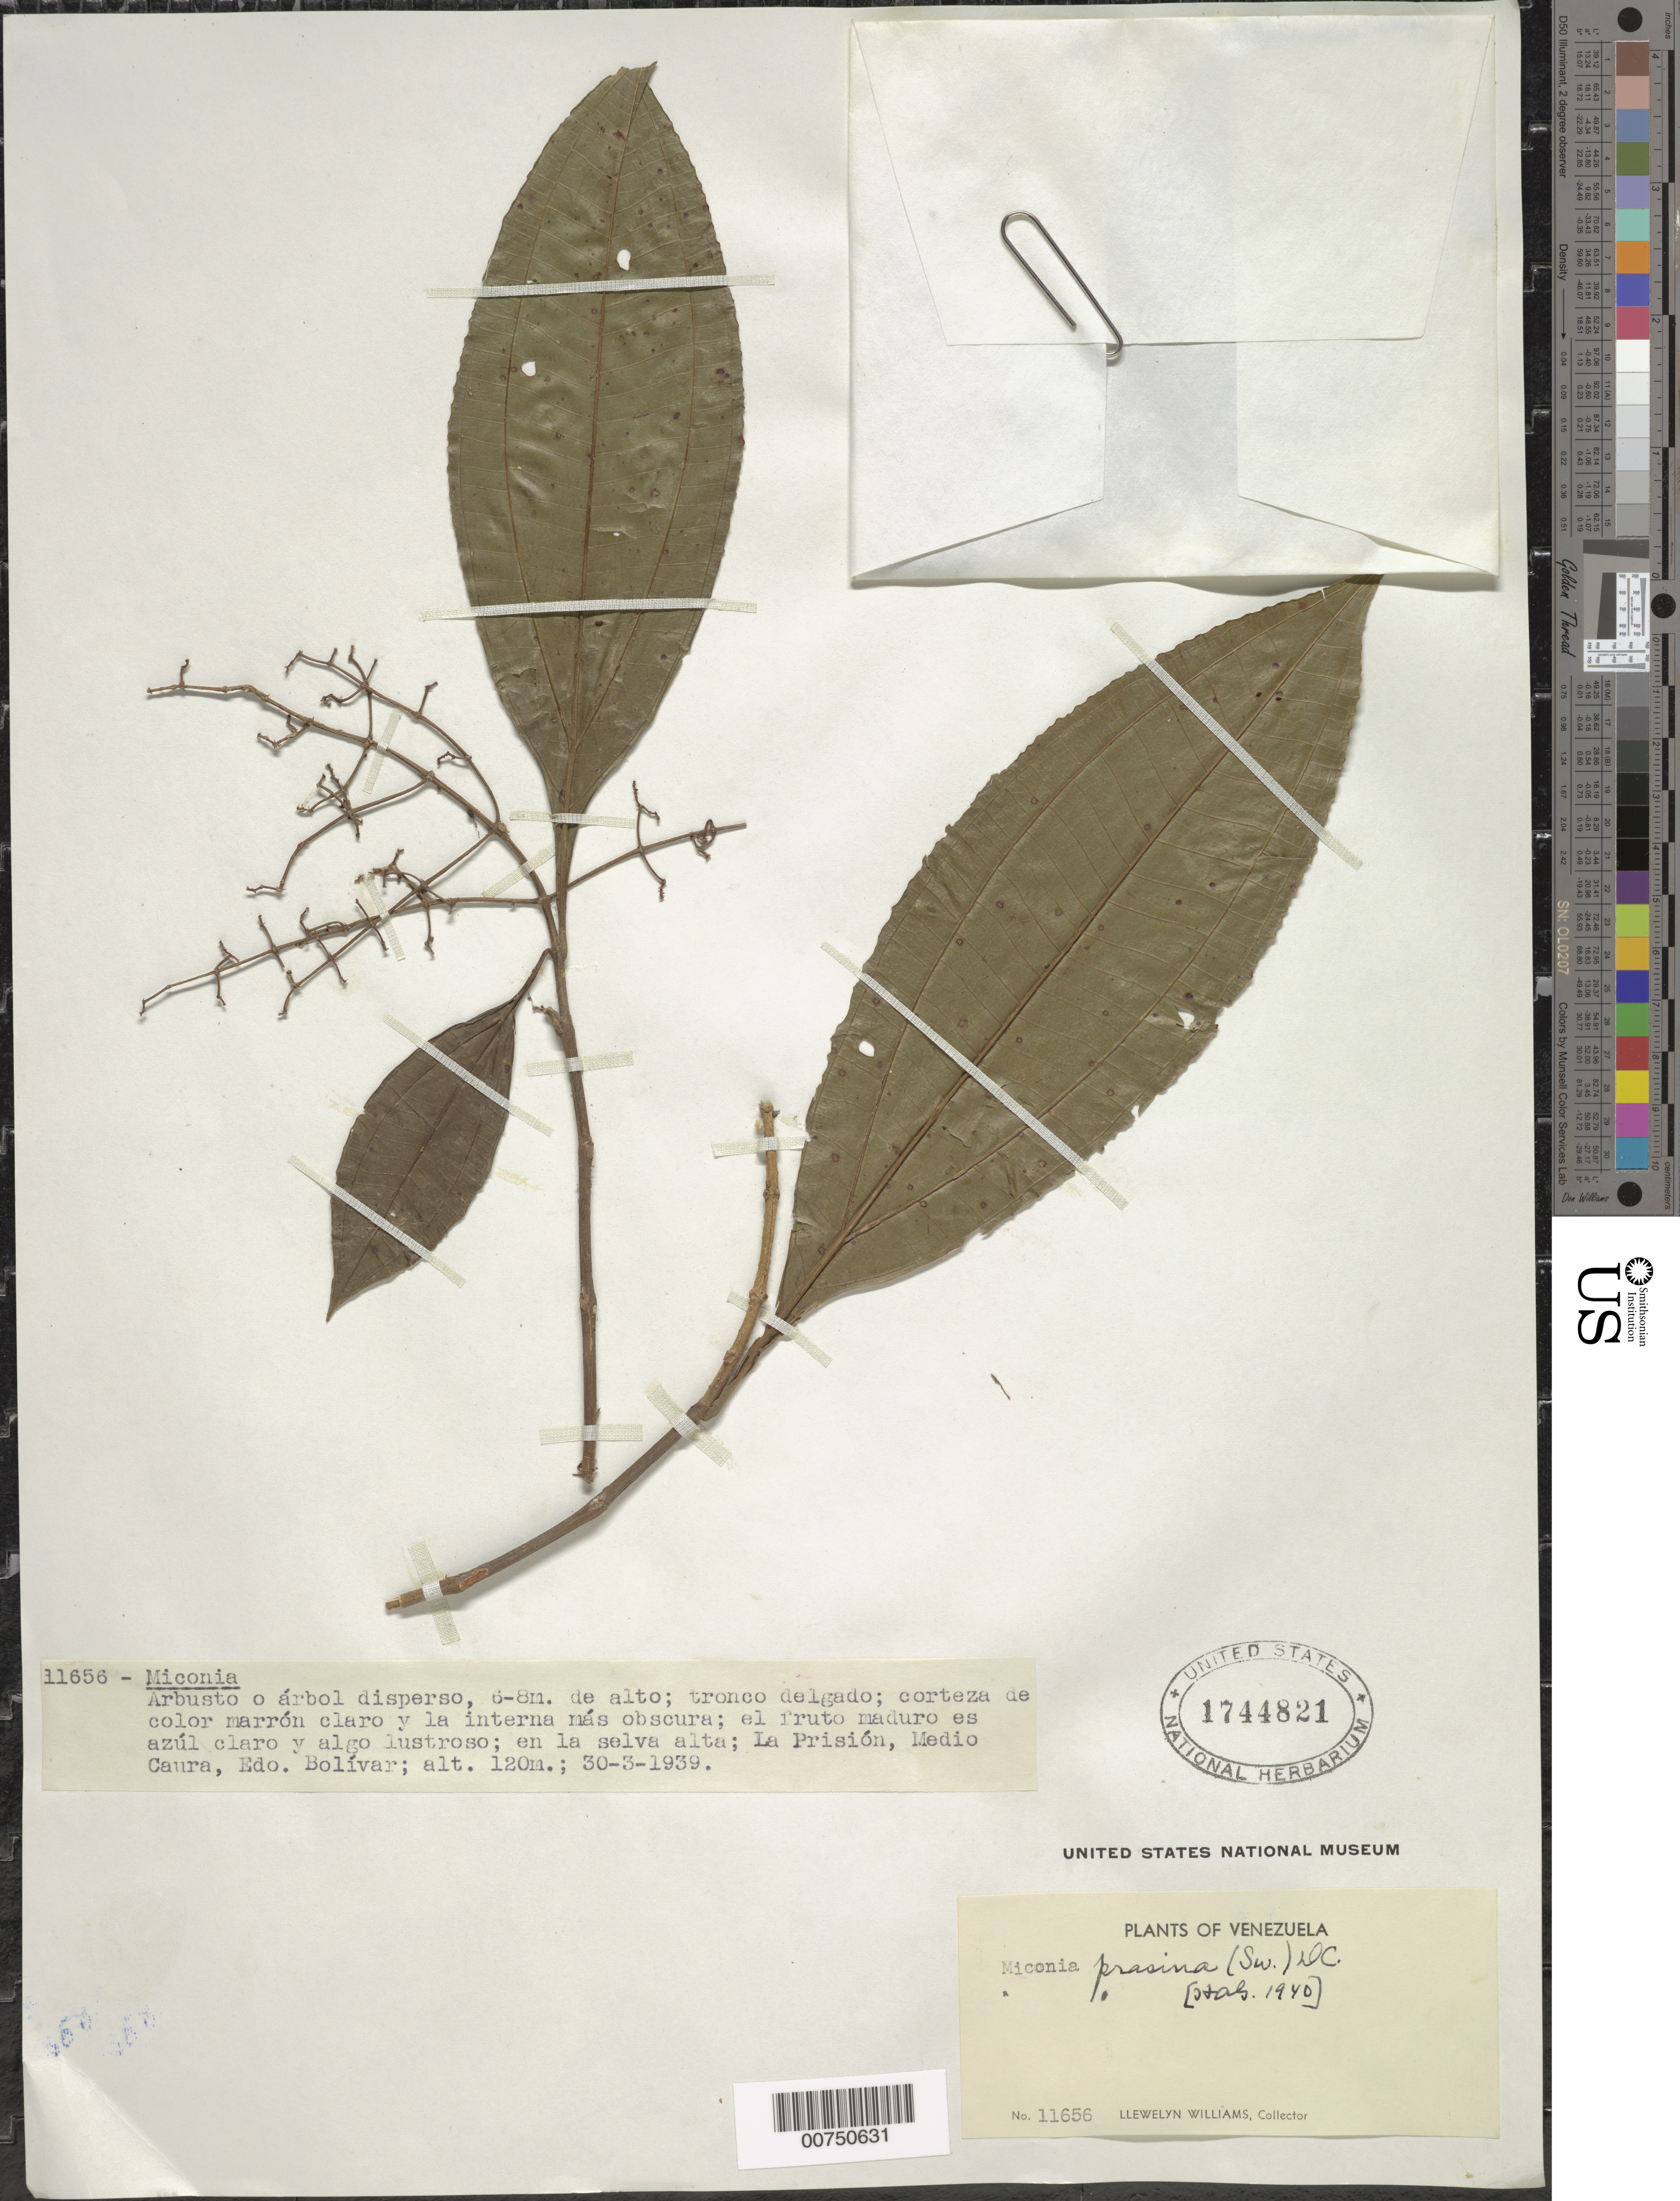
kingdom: Plantae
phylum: Tracheophyta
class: Magnoliopsida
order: Myrtales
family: Melastomataceae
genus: Miconia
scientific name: Miconia prasina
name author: (Sw.) DC.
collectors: Ll. Williams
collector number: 11656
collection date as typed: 30-Mar-39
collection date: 1939-03-30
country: Venezuela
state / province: Bolívar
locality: La Prisión, Medio Caura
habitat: High forest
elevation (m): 120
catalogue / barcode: US 1744821